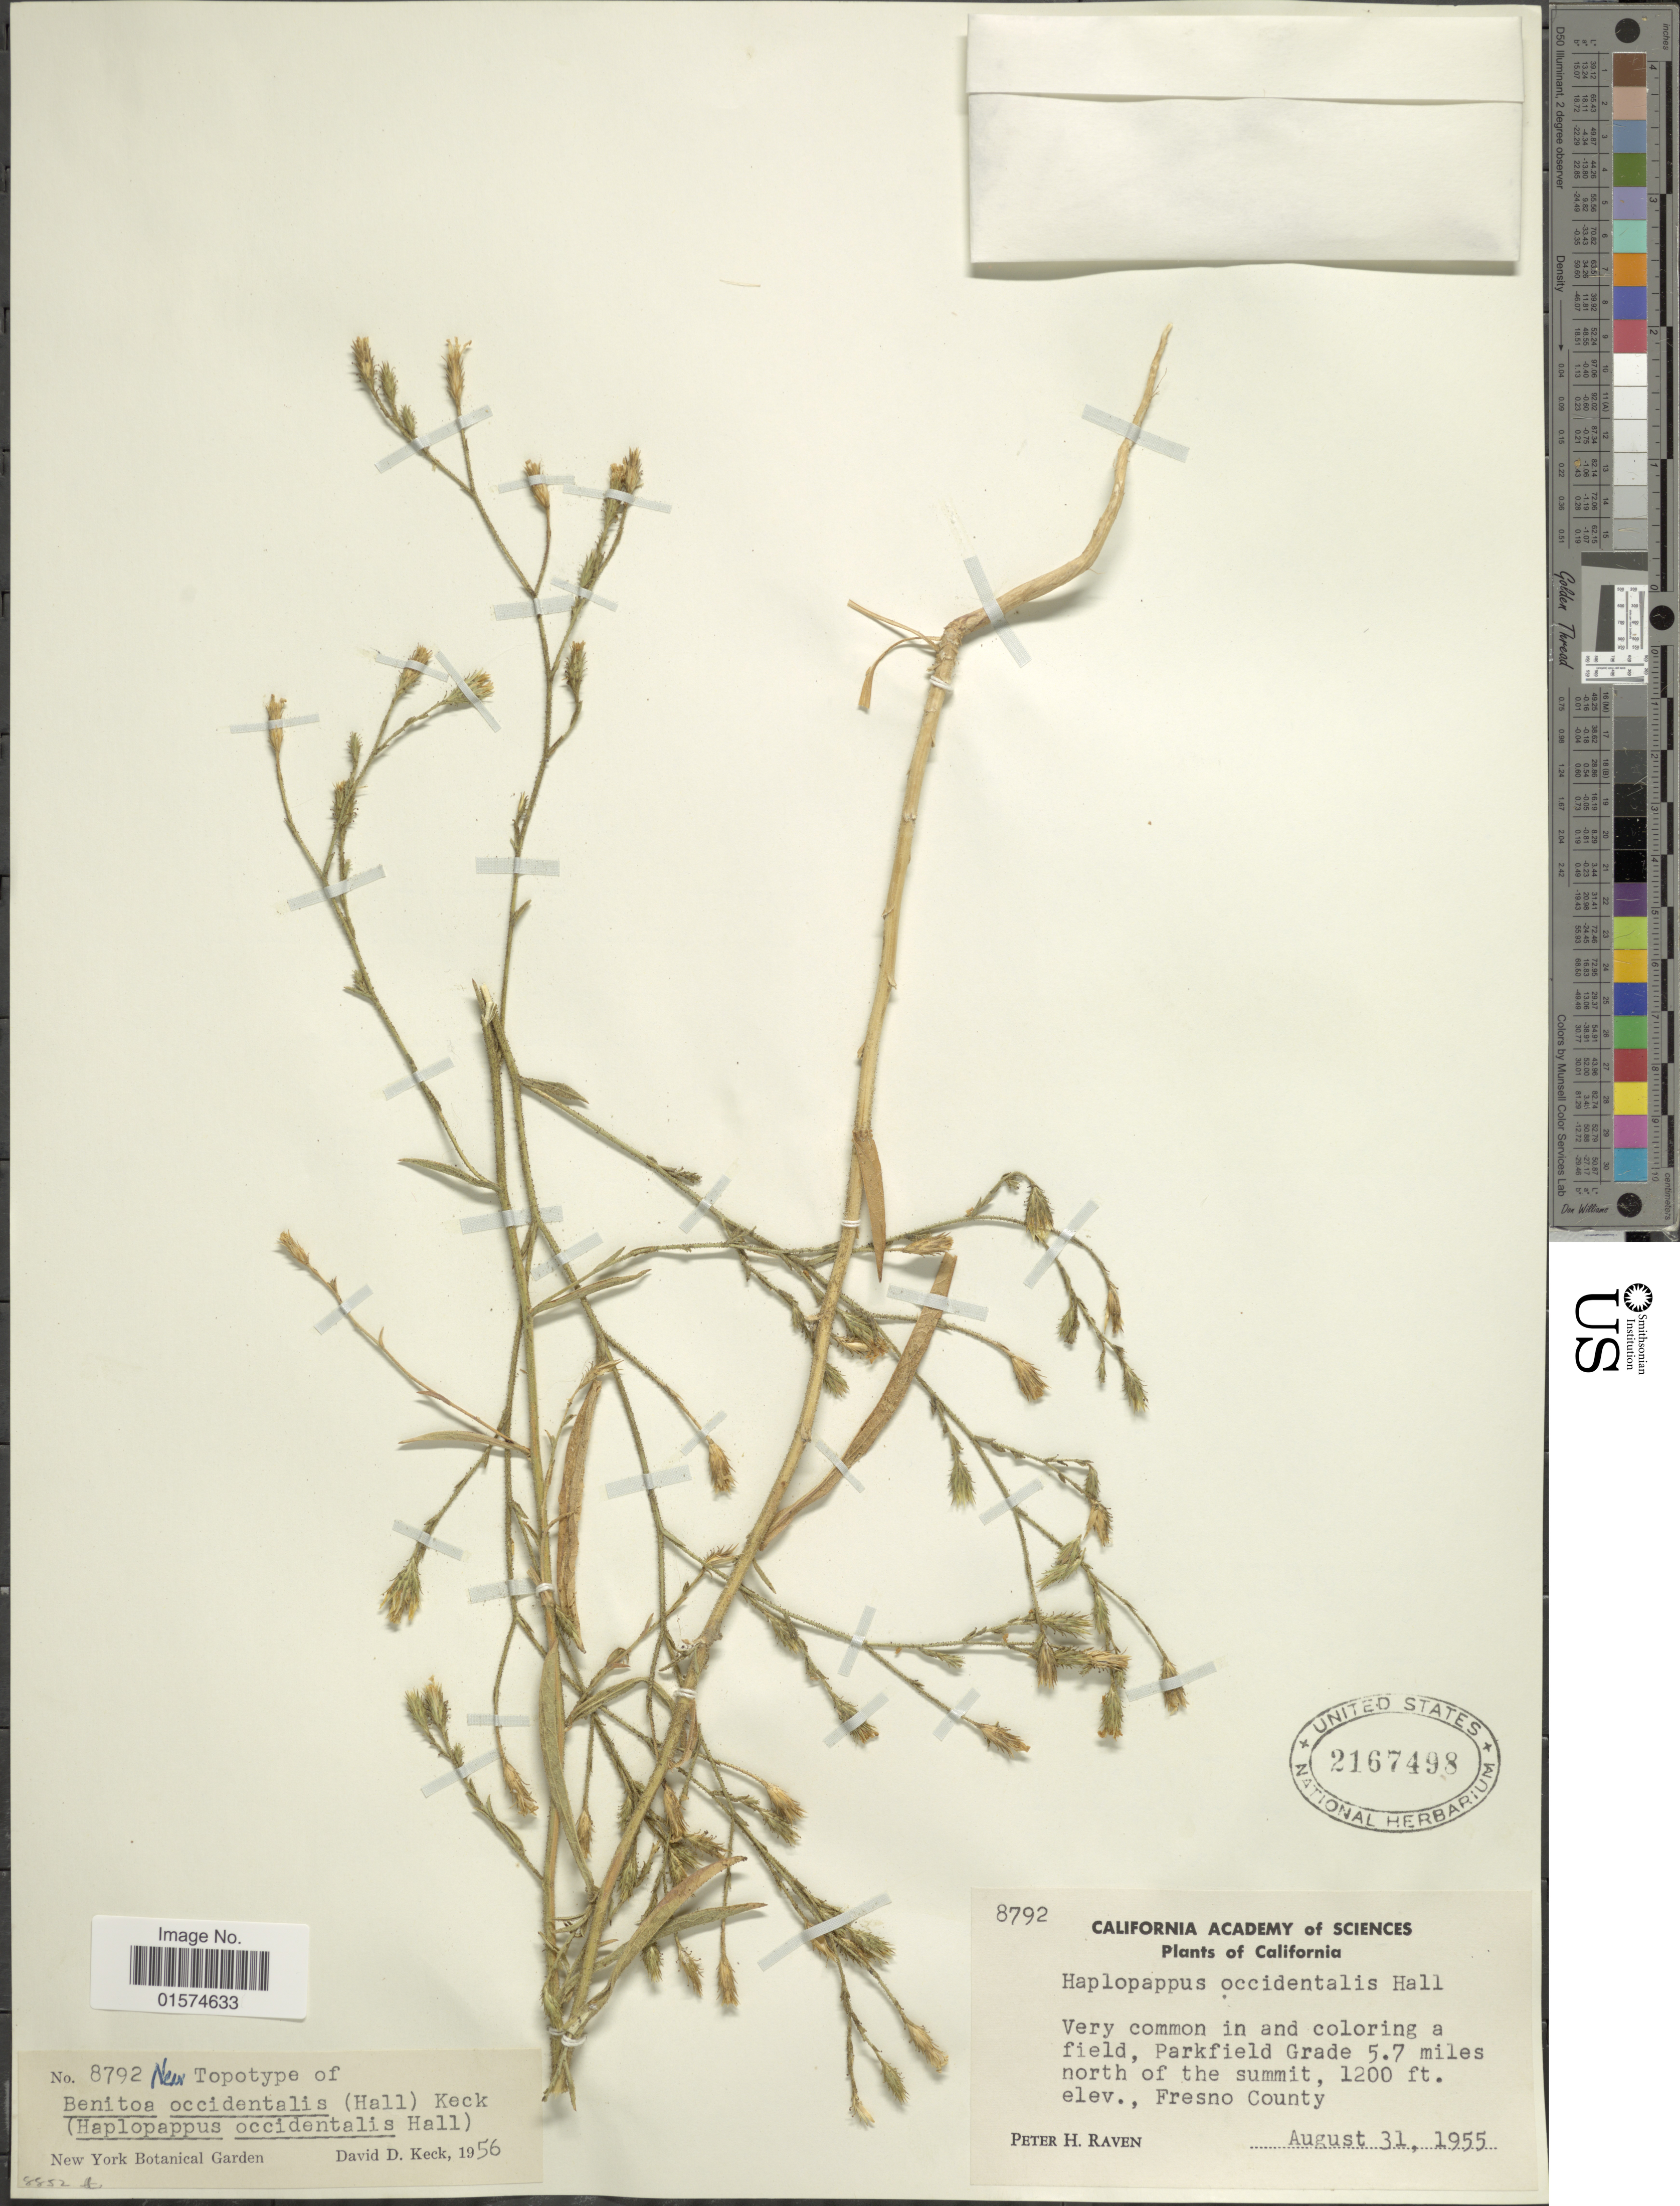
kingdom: Plantae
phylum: Tracheophyta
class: Magnoliopsida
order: Asterales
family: Asteraceae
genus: Benitoa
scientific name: Benitoa occidentalis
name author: (H.M. Hall) D.D. Keck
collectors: P. Raven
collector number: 8792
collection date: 1955-08-31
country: United States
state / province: California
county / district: Fresno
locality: Very common in and coloring a field, Parkfield Grade 5.7 miles north of the summit, Fresno County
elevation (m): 366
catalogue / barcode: US 2167498